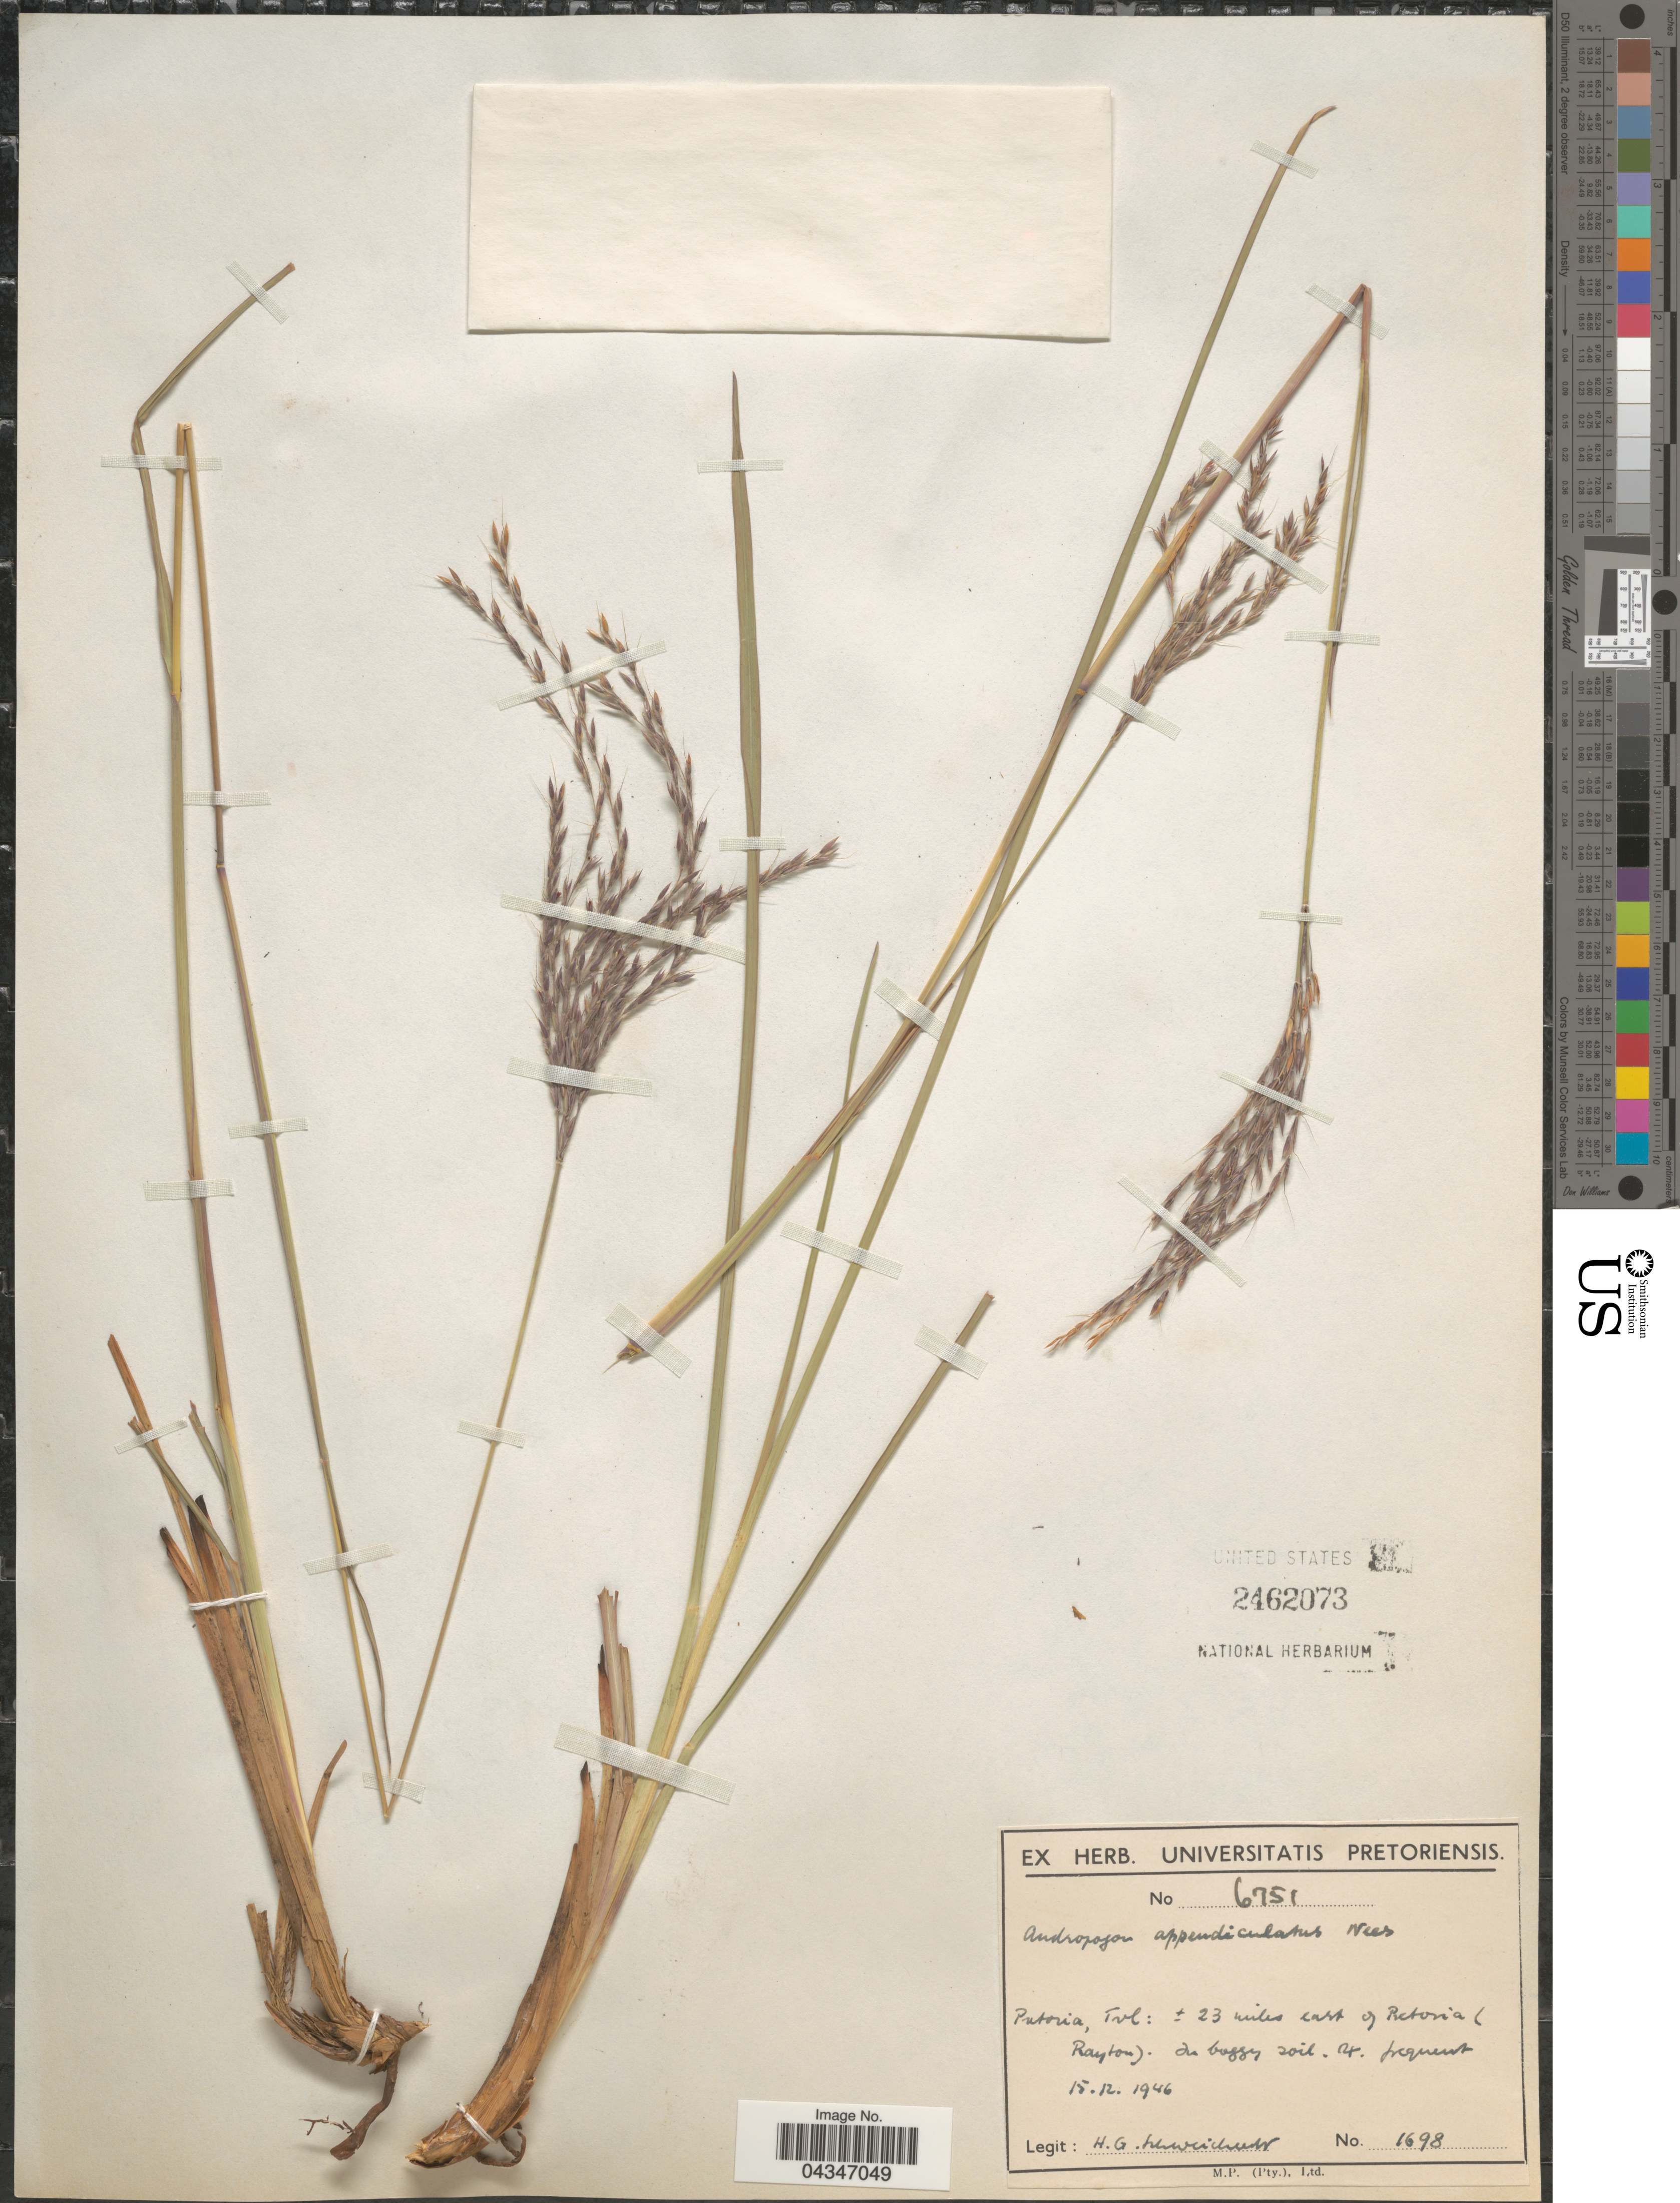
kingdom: Plantae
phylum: Tracheophyta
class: Liliopsida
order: Poales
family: Poaceae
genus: Andropogon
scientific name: Andropogon appendiculatus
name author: Nees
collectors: H. Schweickerdt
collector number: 1698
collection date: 1946-12-15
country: South Africa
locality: Pretoria, Tvl: ± 23 miles east of Pretoria (Rayton).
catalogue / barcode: US 2462073